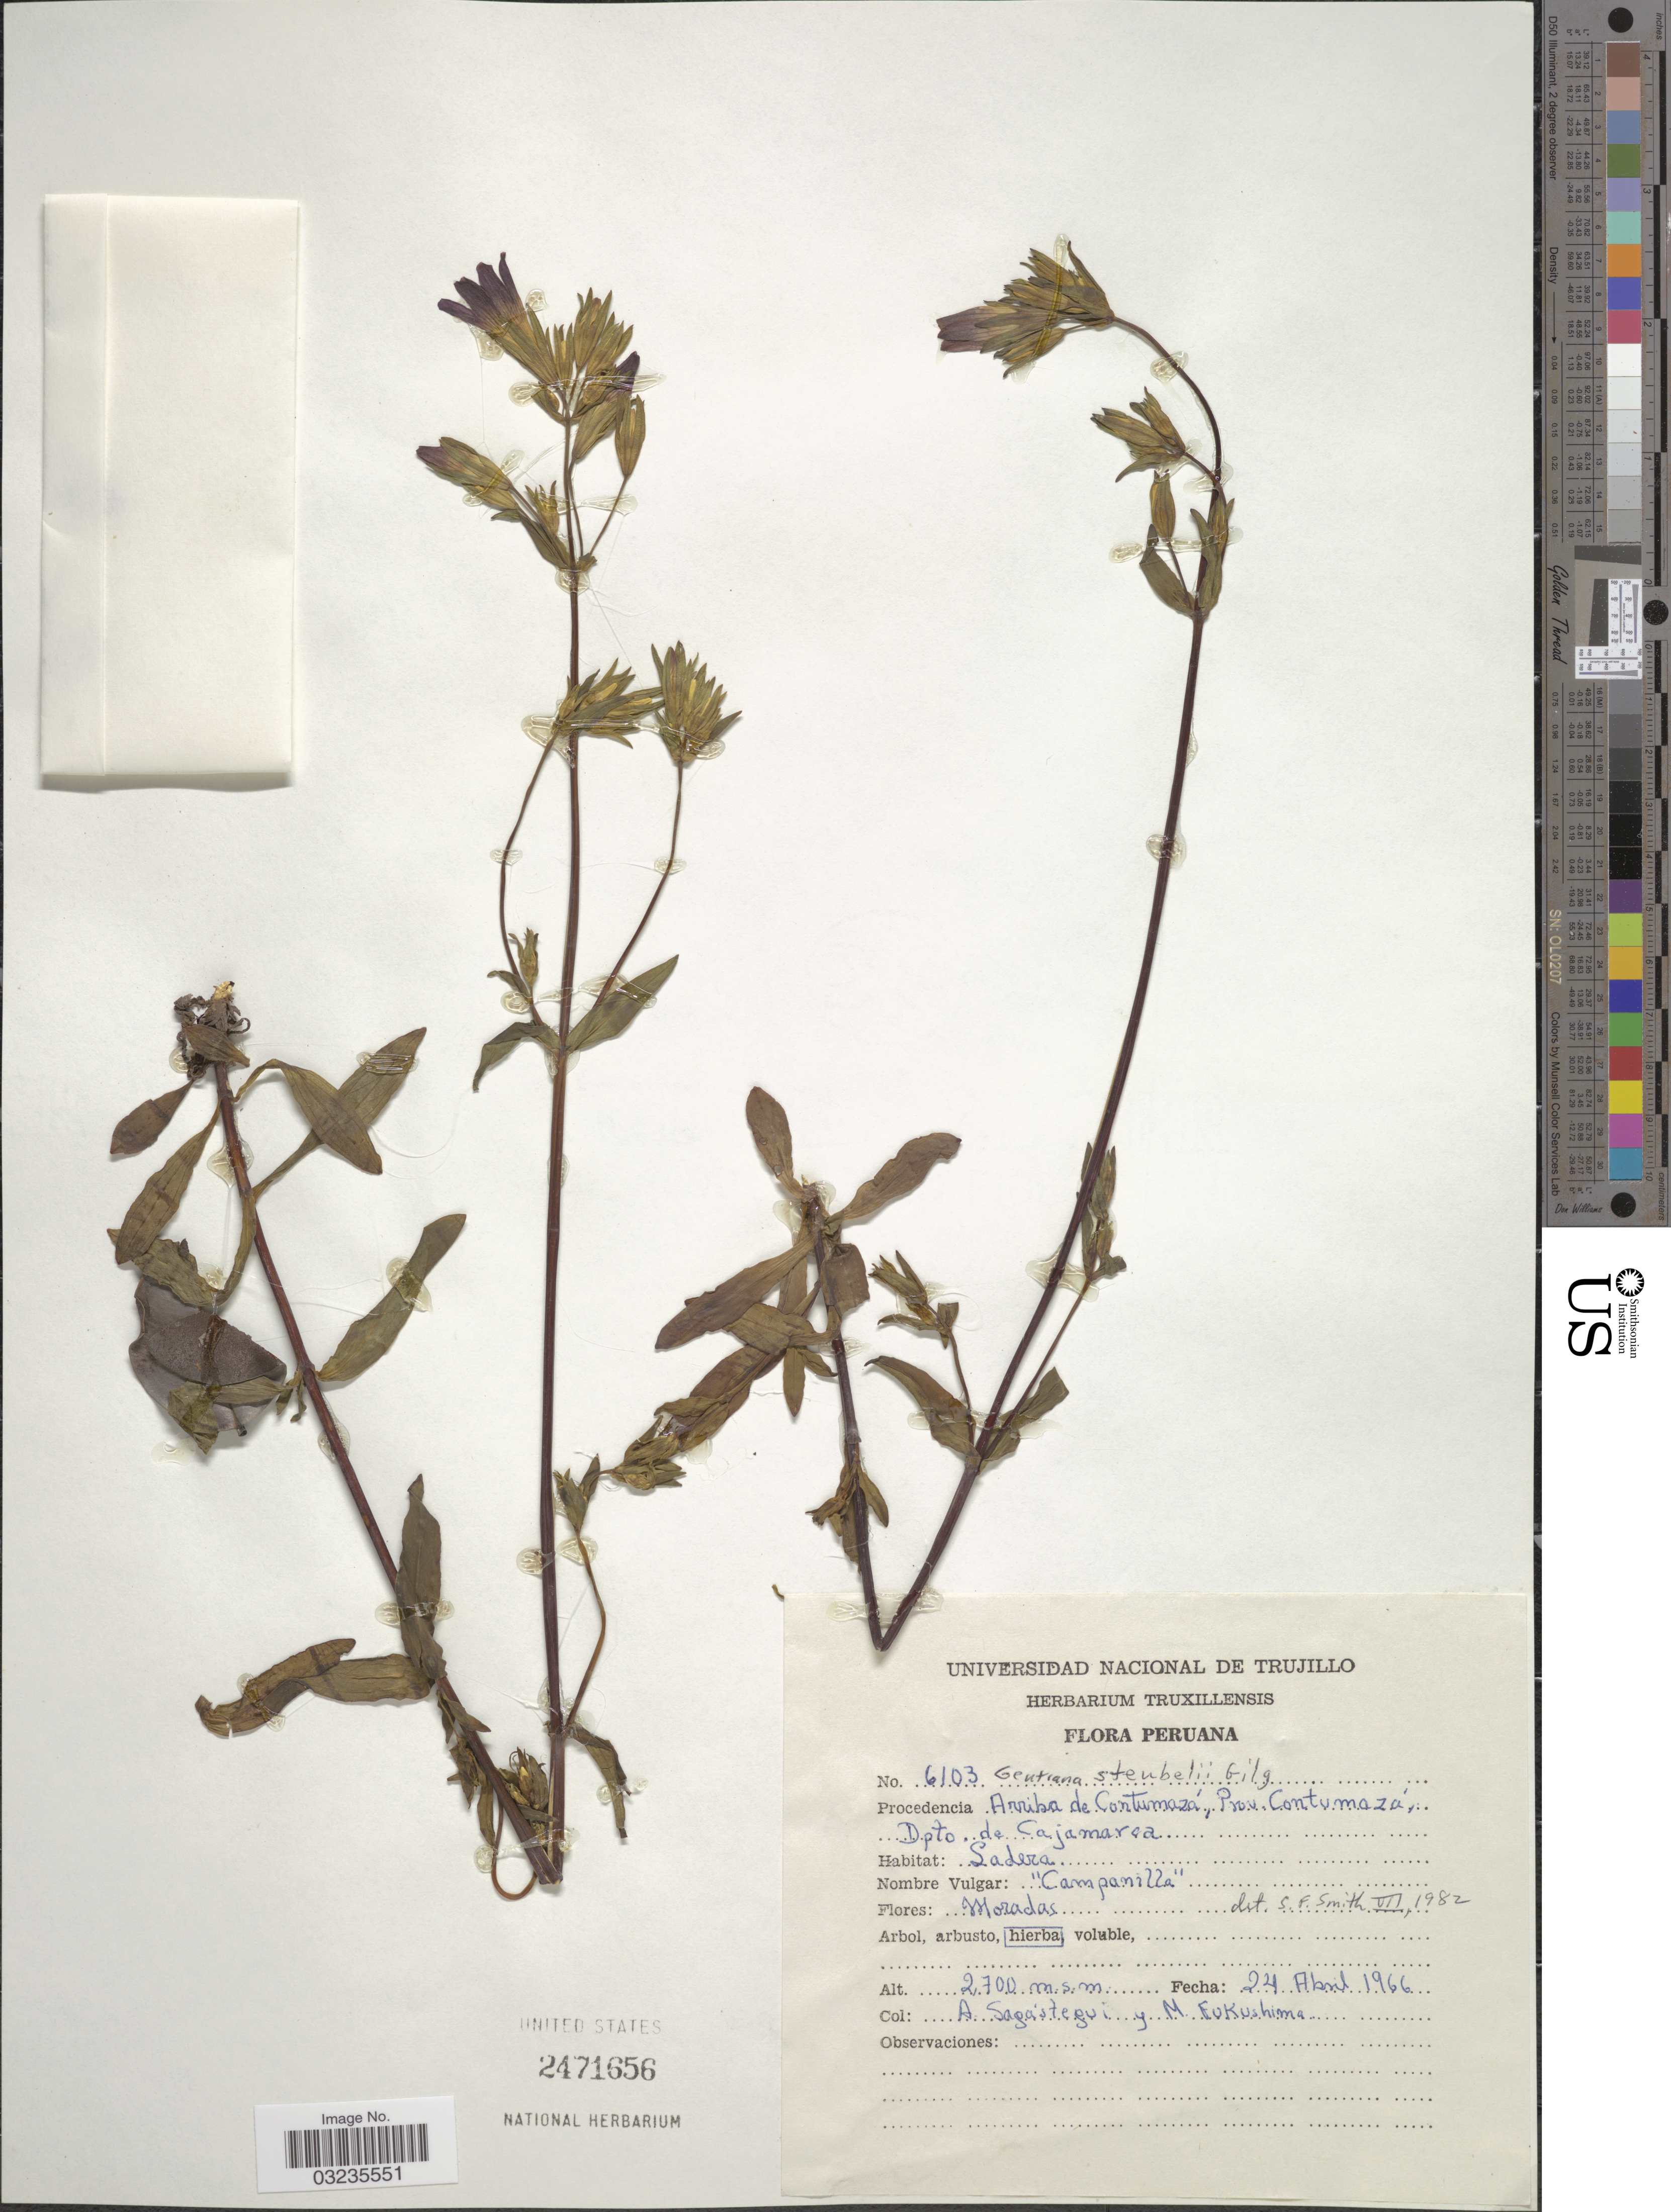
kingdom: Plantae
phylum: Tracheophyta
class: Magnoliopsida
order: Gentianales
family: Gentianaceae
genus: Gentiana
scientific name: Gentiana stuebelii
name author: Gilg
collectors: A. Sagástegui A. & M. Fukushima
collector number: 6103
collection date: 1966-04-24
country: Peru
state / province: Cajamarca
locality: Procendencia Arriba de Contumazá, Prov. Contumazá, Dpto. de Cajamarca.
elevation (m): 2700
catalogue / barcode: US 2471656